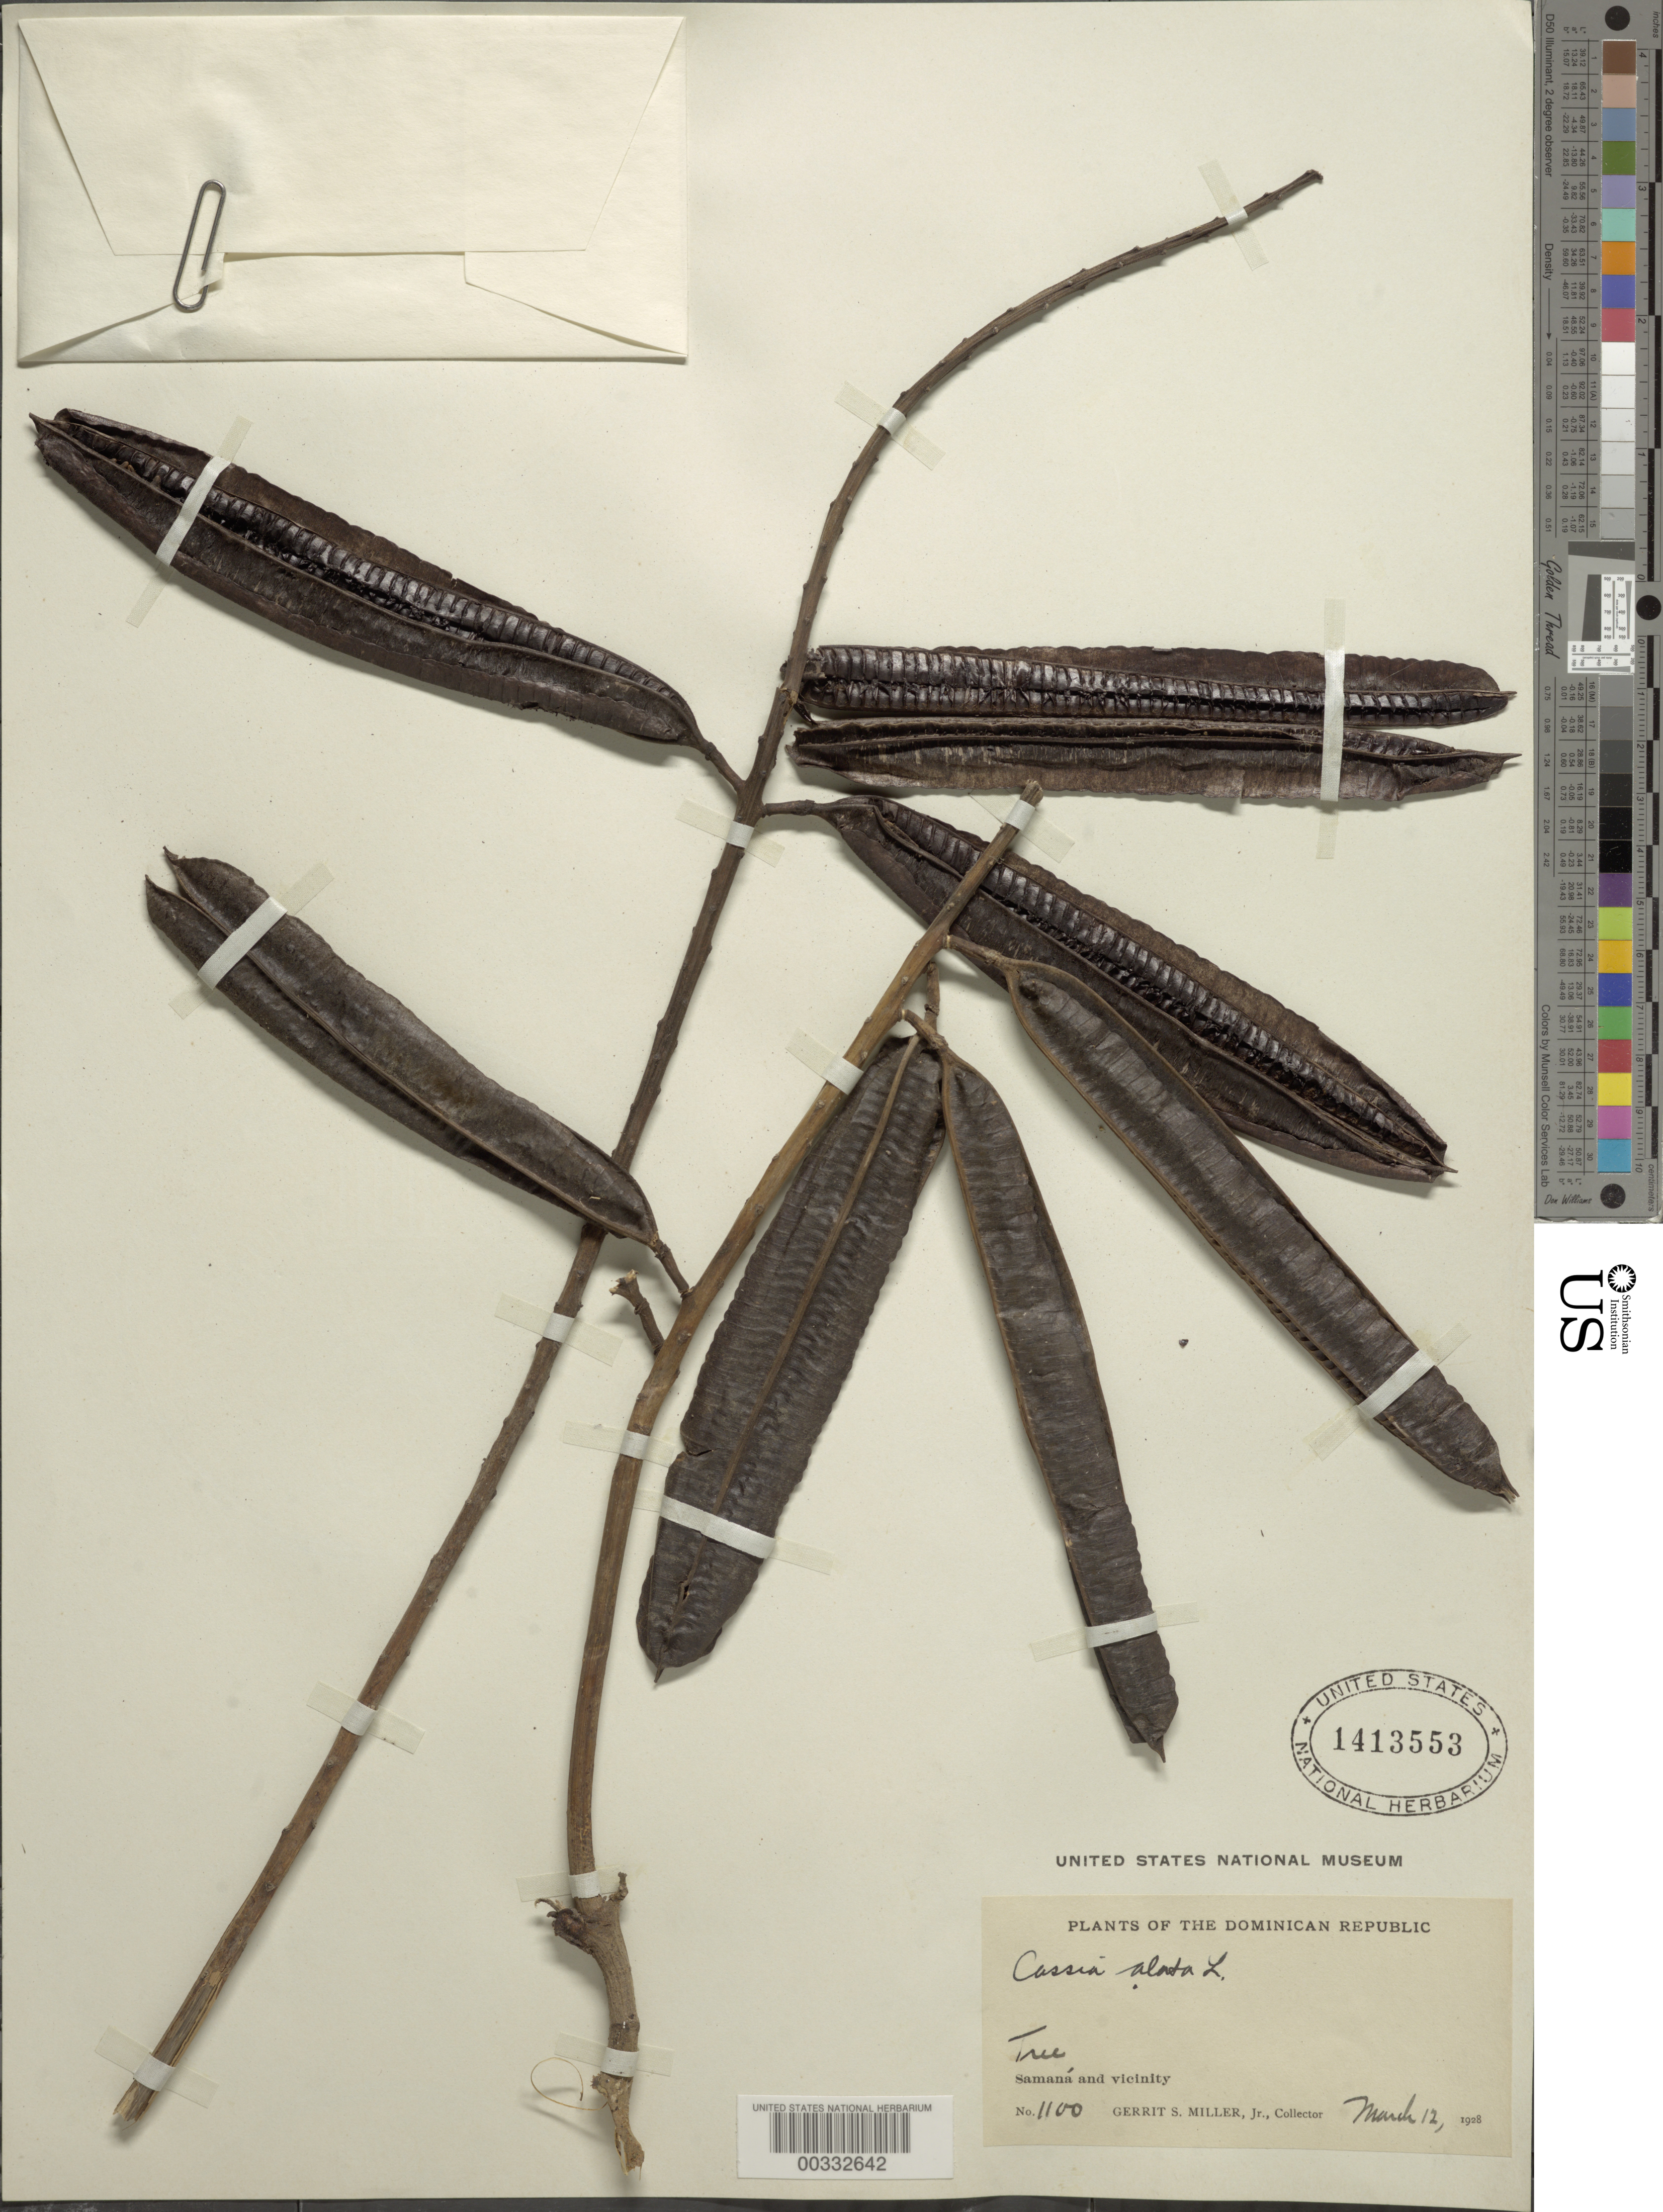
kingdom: Plantae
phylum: Tracheophyta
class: Magnoliopsida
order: Fabales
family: Fabaceae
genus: Senna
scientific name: Senna alata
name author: (L.) Roxb.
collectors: G. S. Miller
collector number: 1100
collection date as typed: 13 Mar 1928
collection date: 1928-03-13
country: Dominican Republic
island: Hispaniola Island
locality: Samana and vicinity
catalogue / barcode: US 1413553